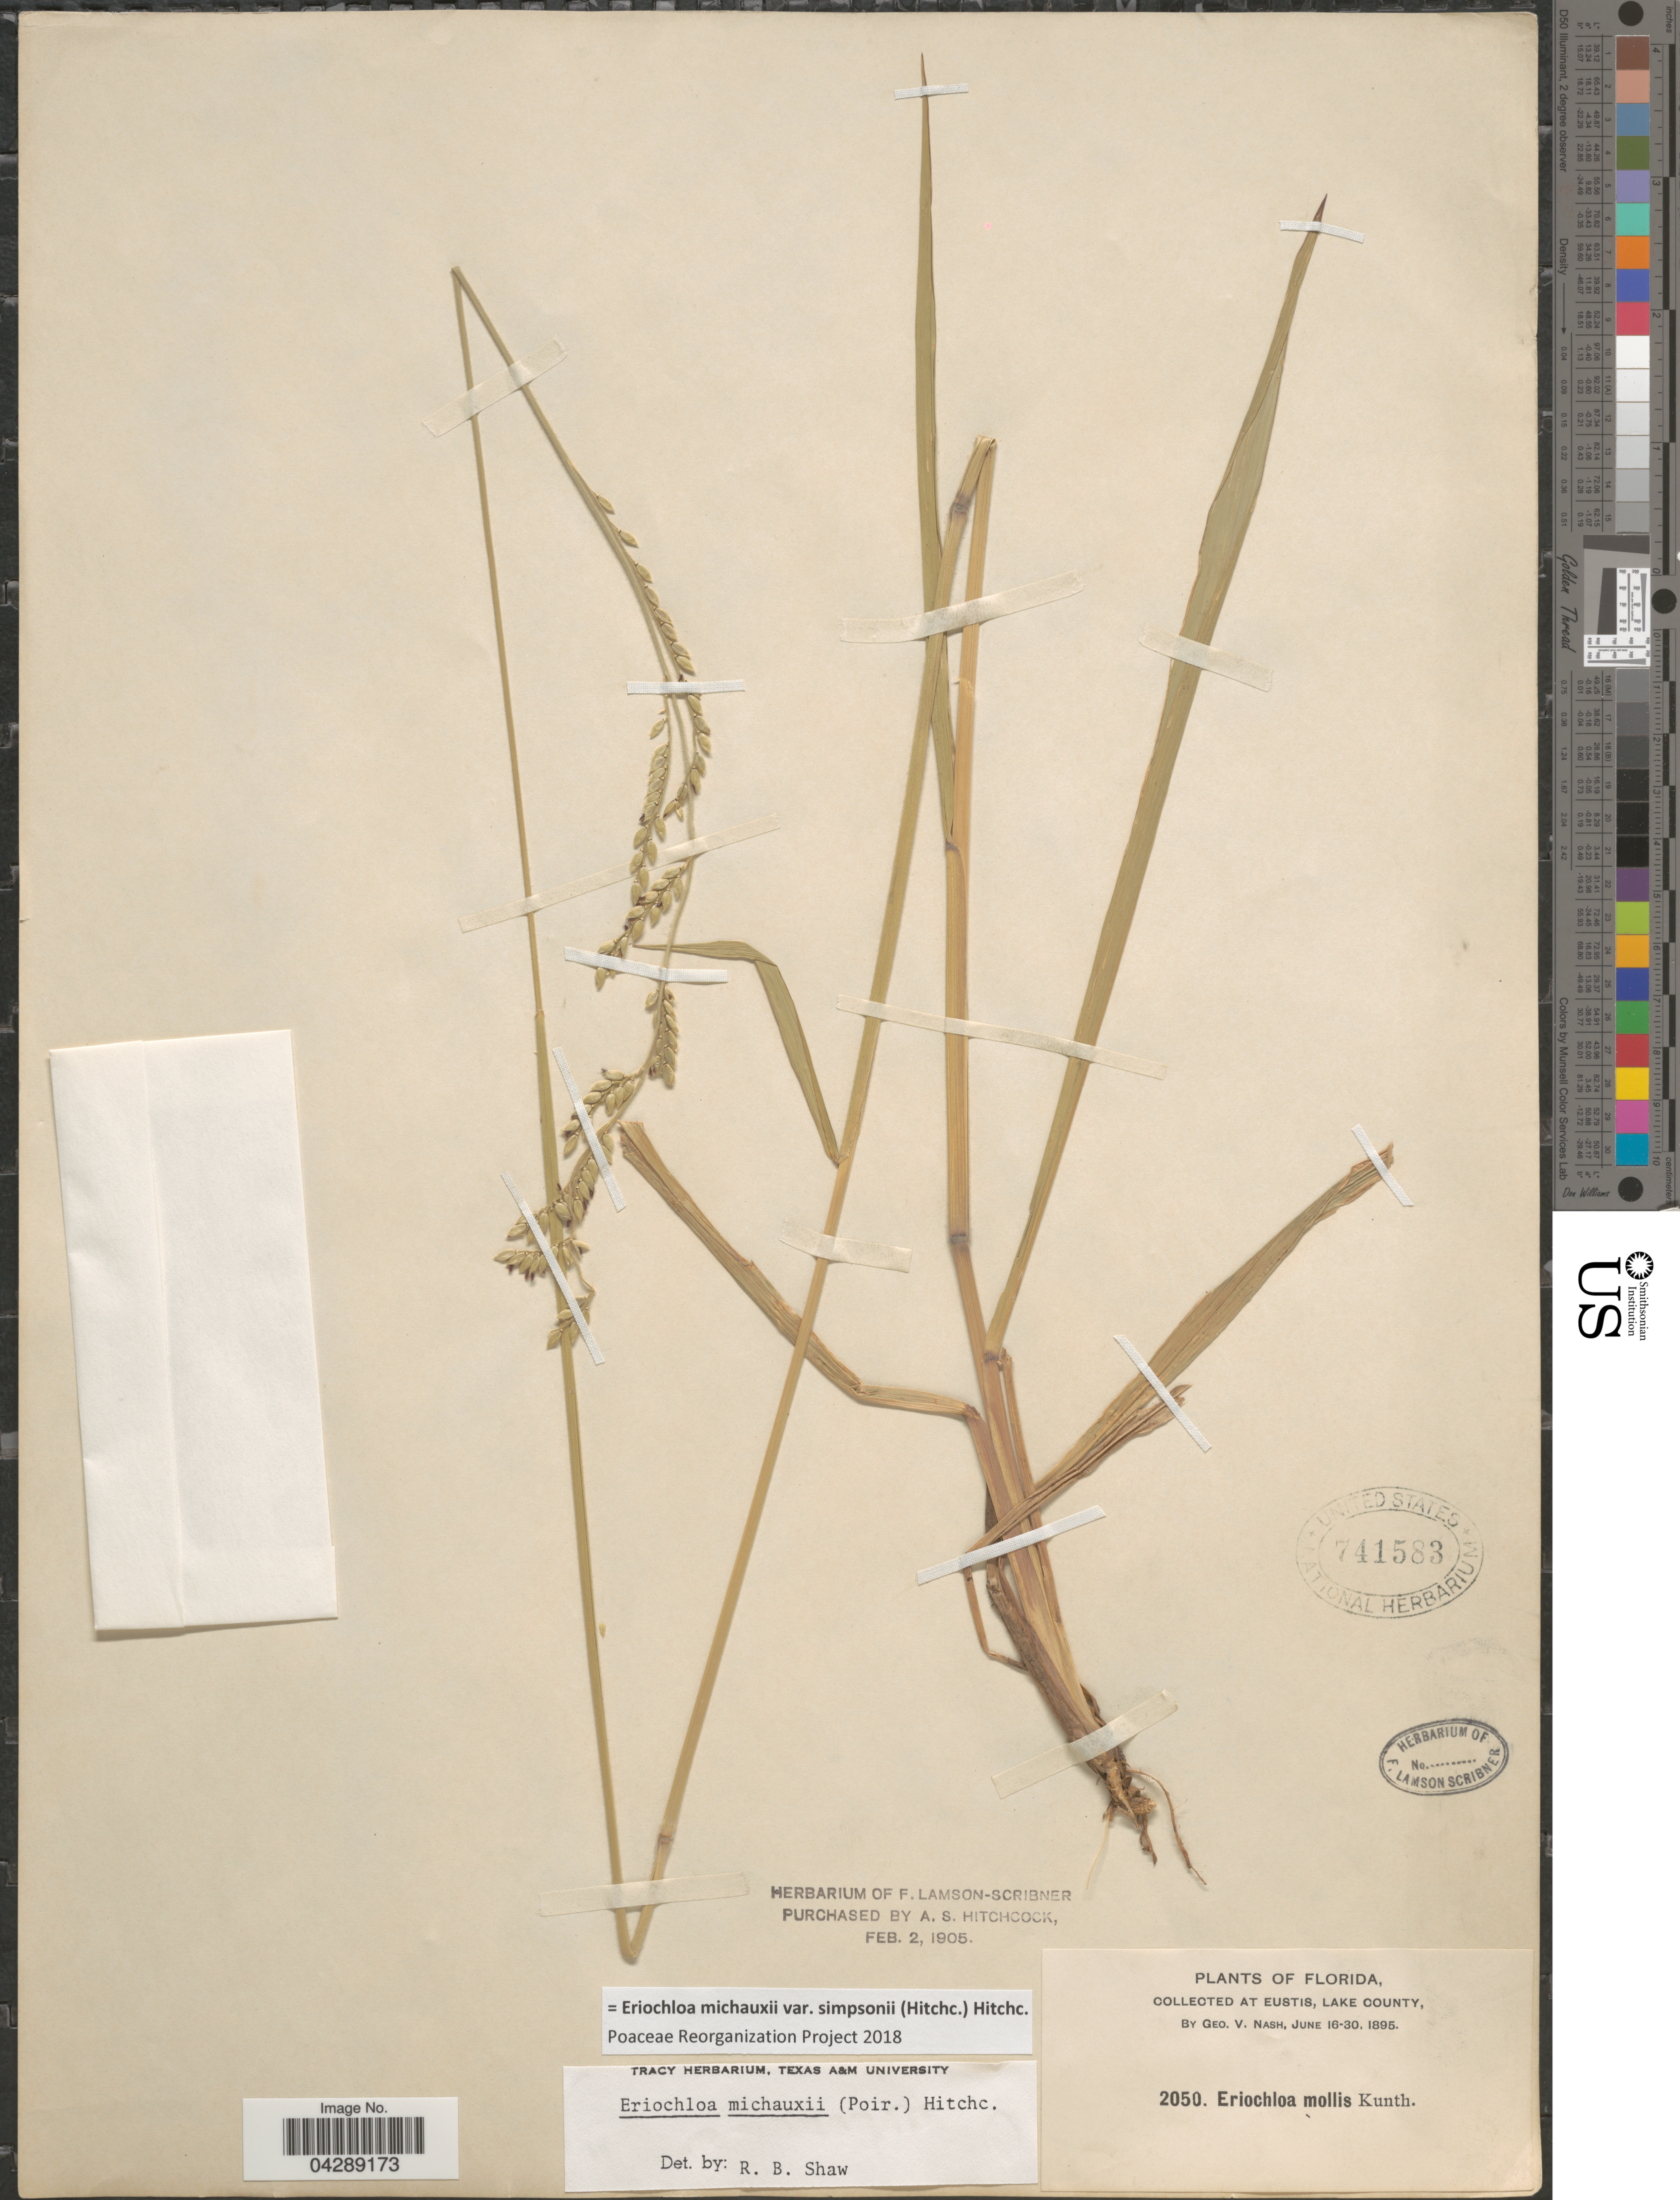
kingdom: Plantae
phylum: Tracheophyta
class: Liliopsida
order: Poales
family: Poaceae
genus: Eriochloa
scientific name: Eriochloa michauxii var. simpsonii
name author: Hitchc.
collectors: G. V. Nash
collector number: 2050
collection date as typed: Transcribed d/m/y: 16/6/8953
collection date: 1895-06-30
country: United States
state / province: Florida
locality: At Eustis, Lake County.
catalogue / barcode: US 741583